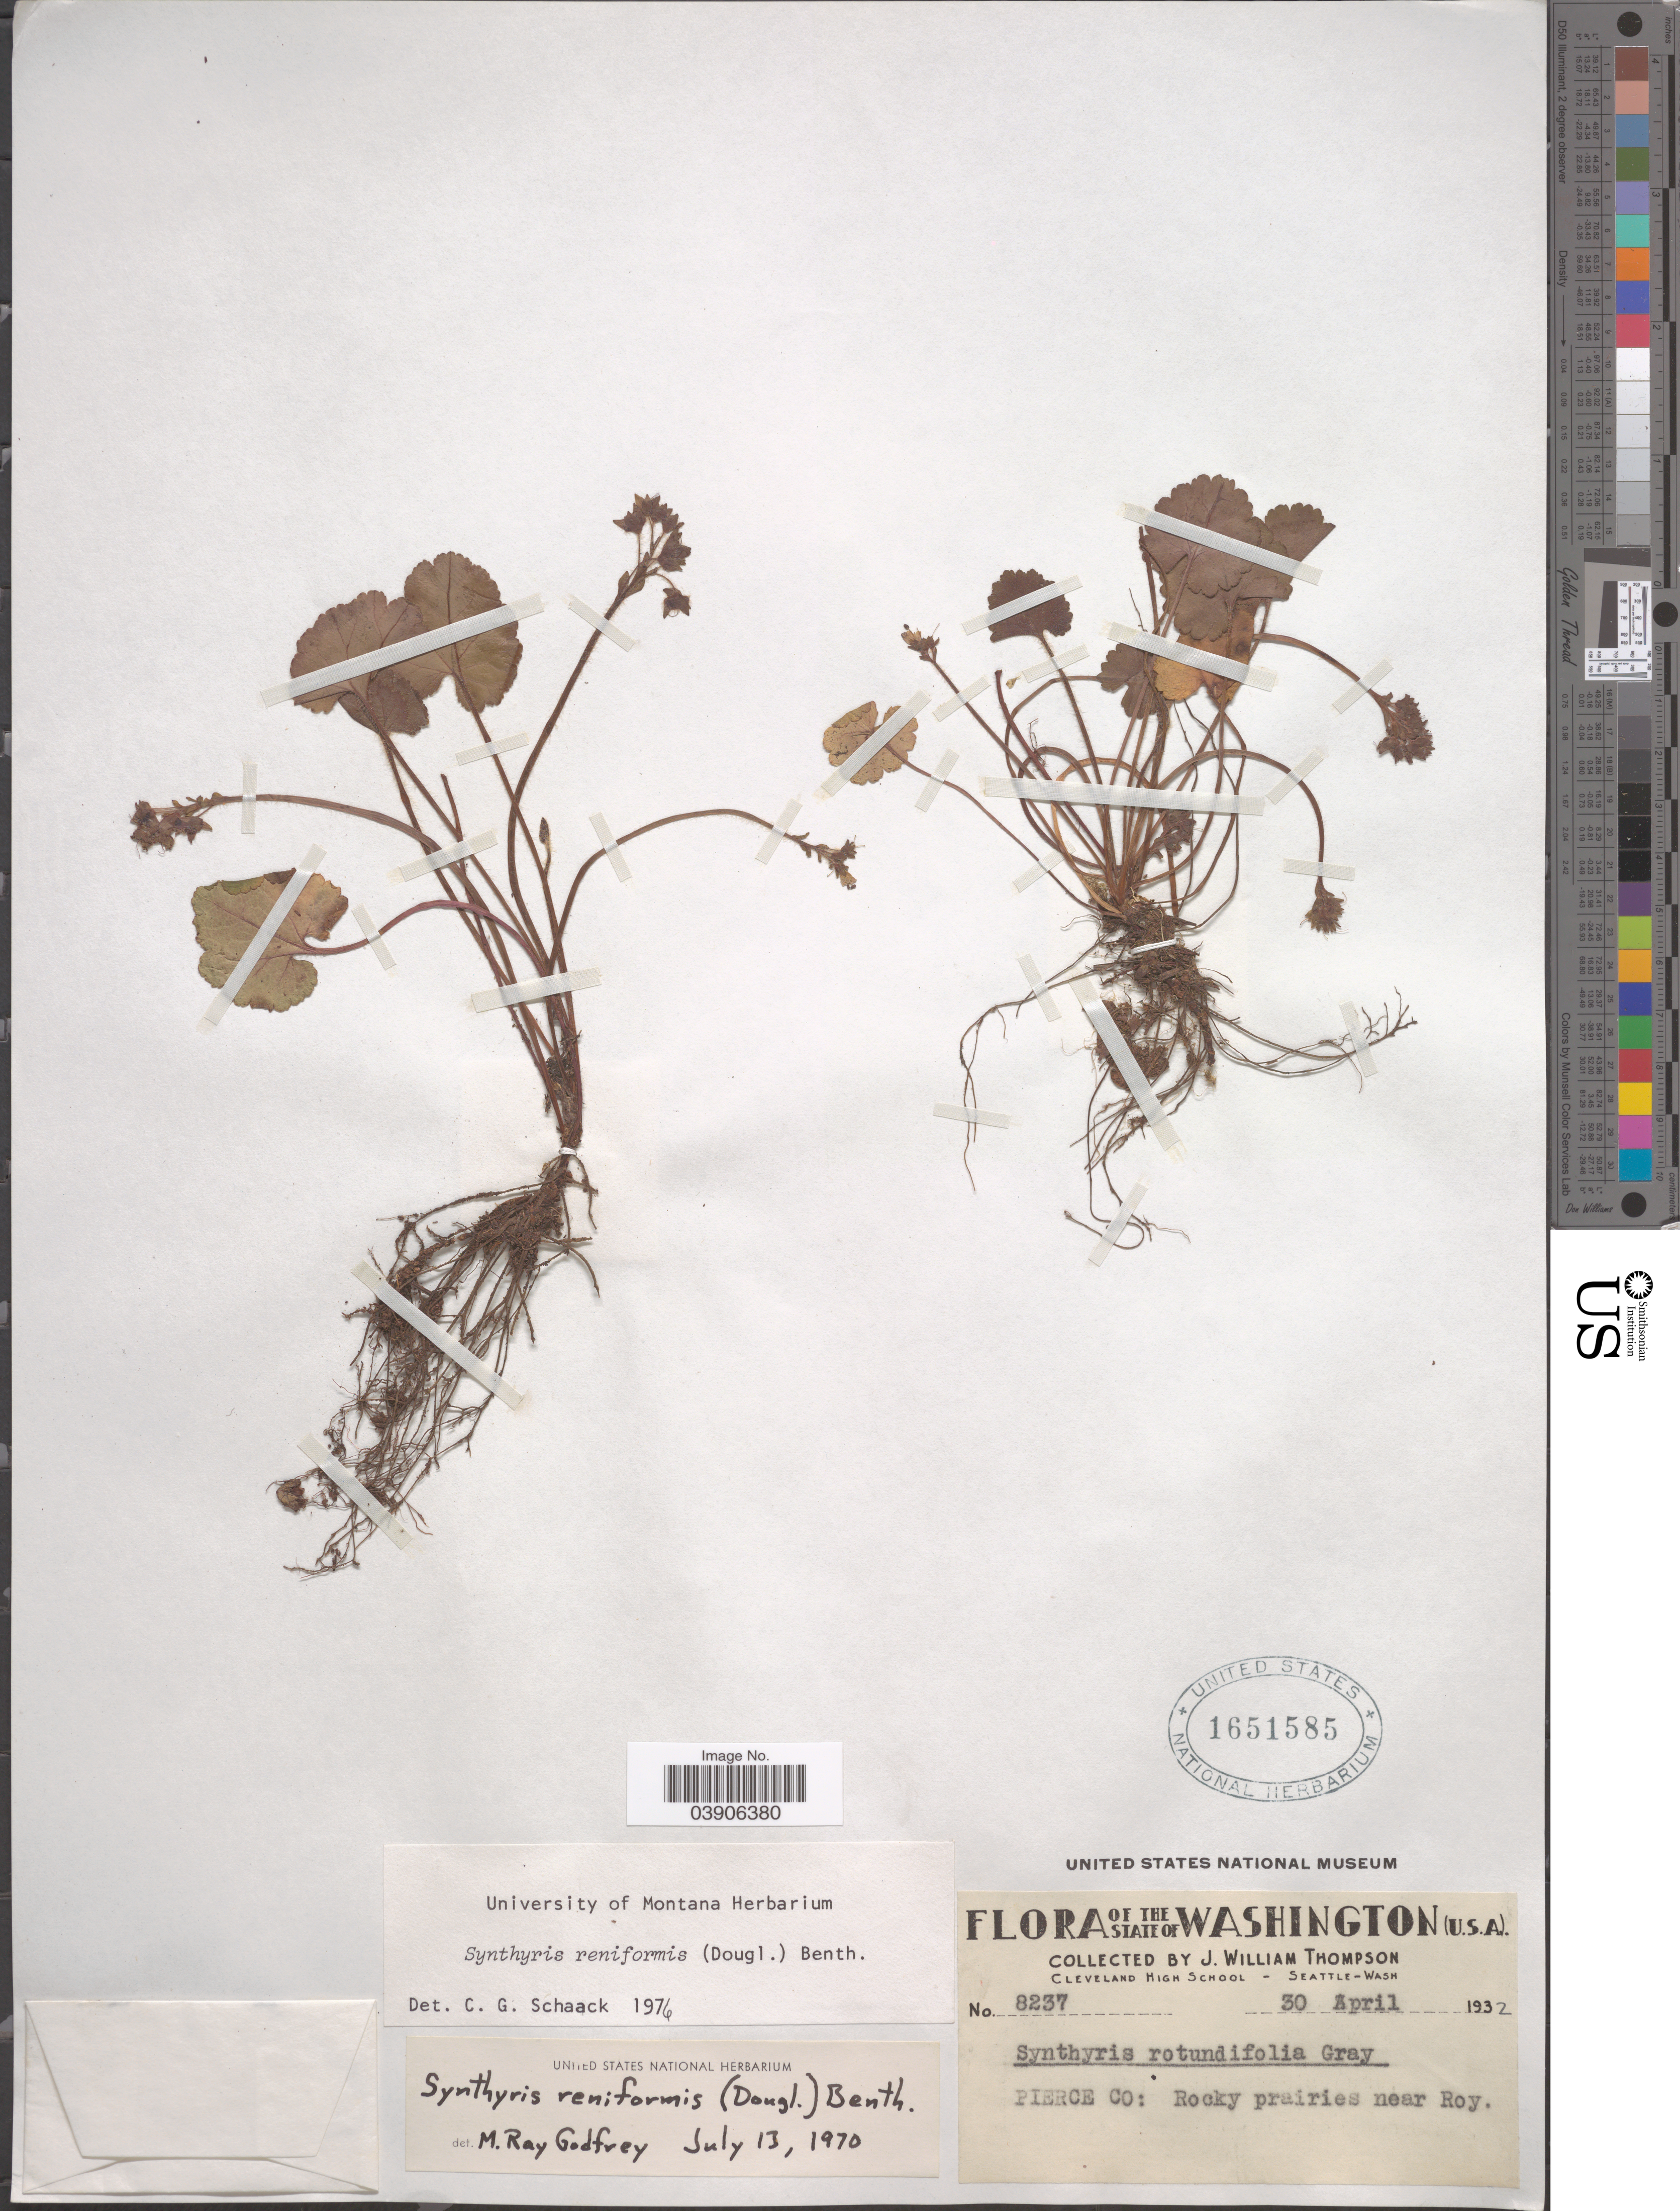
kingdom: Plantae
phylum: Tracheophyta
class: Magnoliopsida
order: Lamiales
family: Plantaginaceae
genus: Synthyris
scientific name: Synthyris reniformis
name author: Benth.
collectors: J. W. Thompson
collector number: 8237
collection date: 1932-04-30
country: United States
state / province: Washington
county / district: Pierce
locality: Pierce Co: Rocky prairies near Roy.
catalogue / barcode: US 1651585